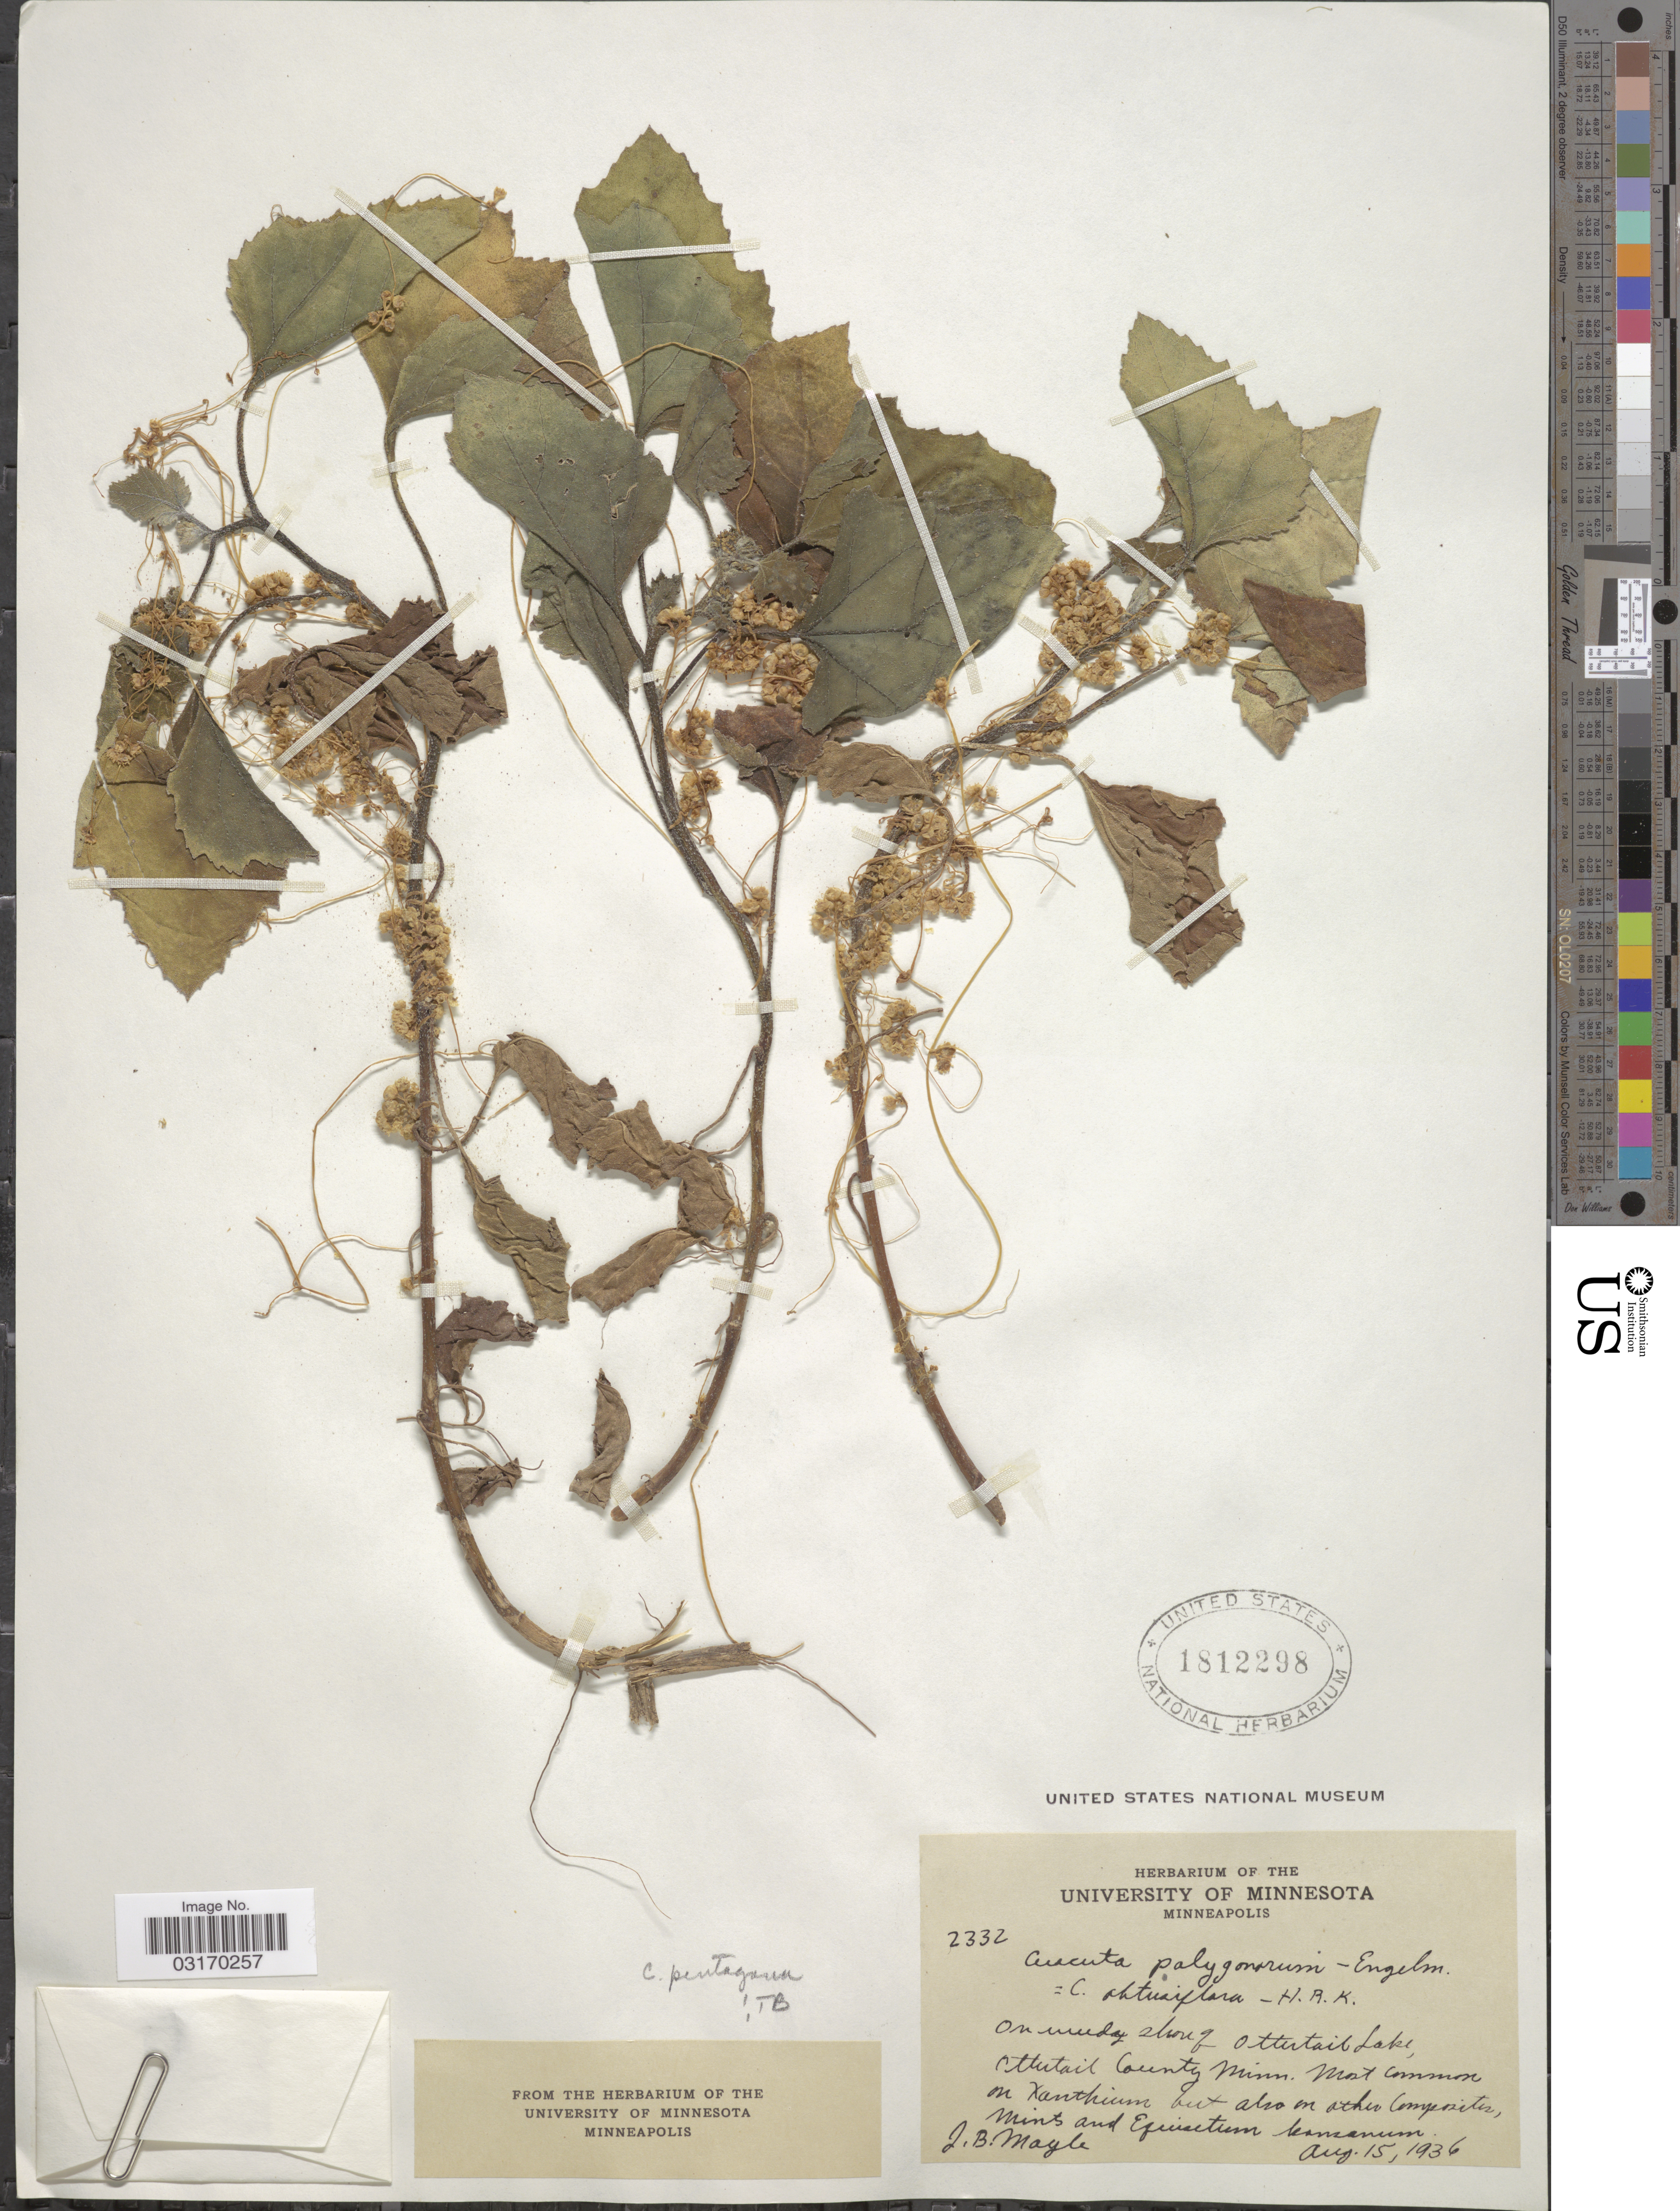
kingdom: Plantae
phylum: Tracheophyta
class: Magnoliopsida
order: Solanales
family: Convolvulaceae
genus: Cuscuta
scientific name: Cuscuta pentagona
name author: Engelm.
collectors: J. B. Mayle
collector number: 2332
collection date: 1936-08-15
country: United States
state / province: Minnesota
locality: Along Ottertail Lake, Ottertail County.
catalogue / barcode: US 1812298